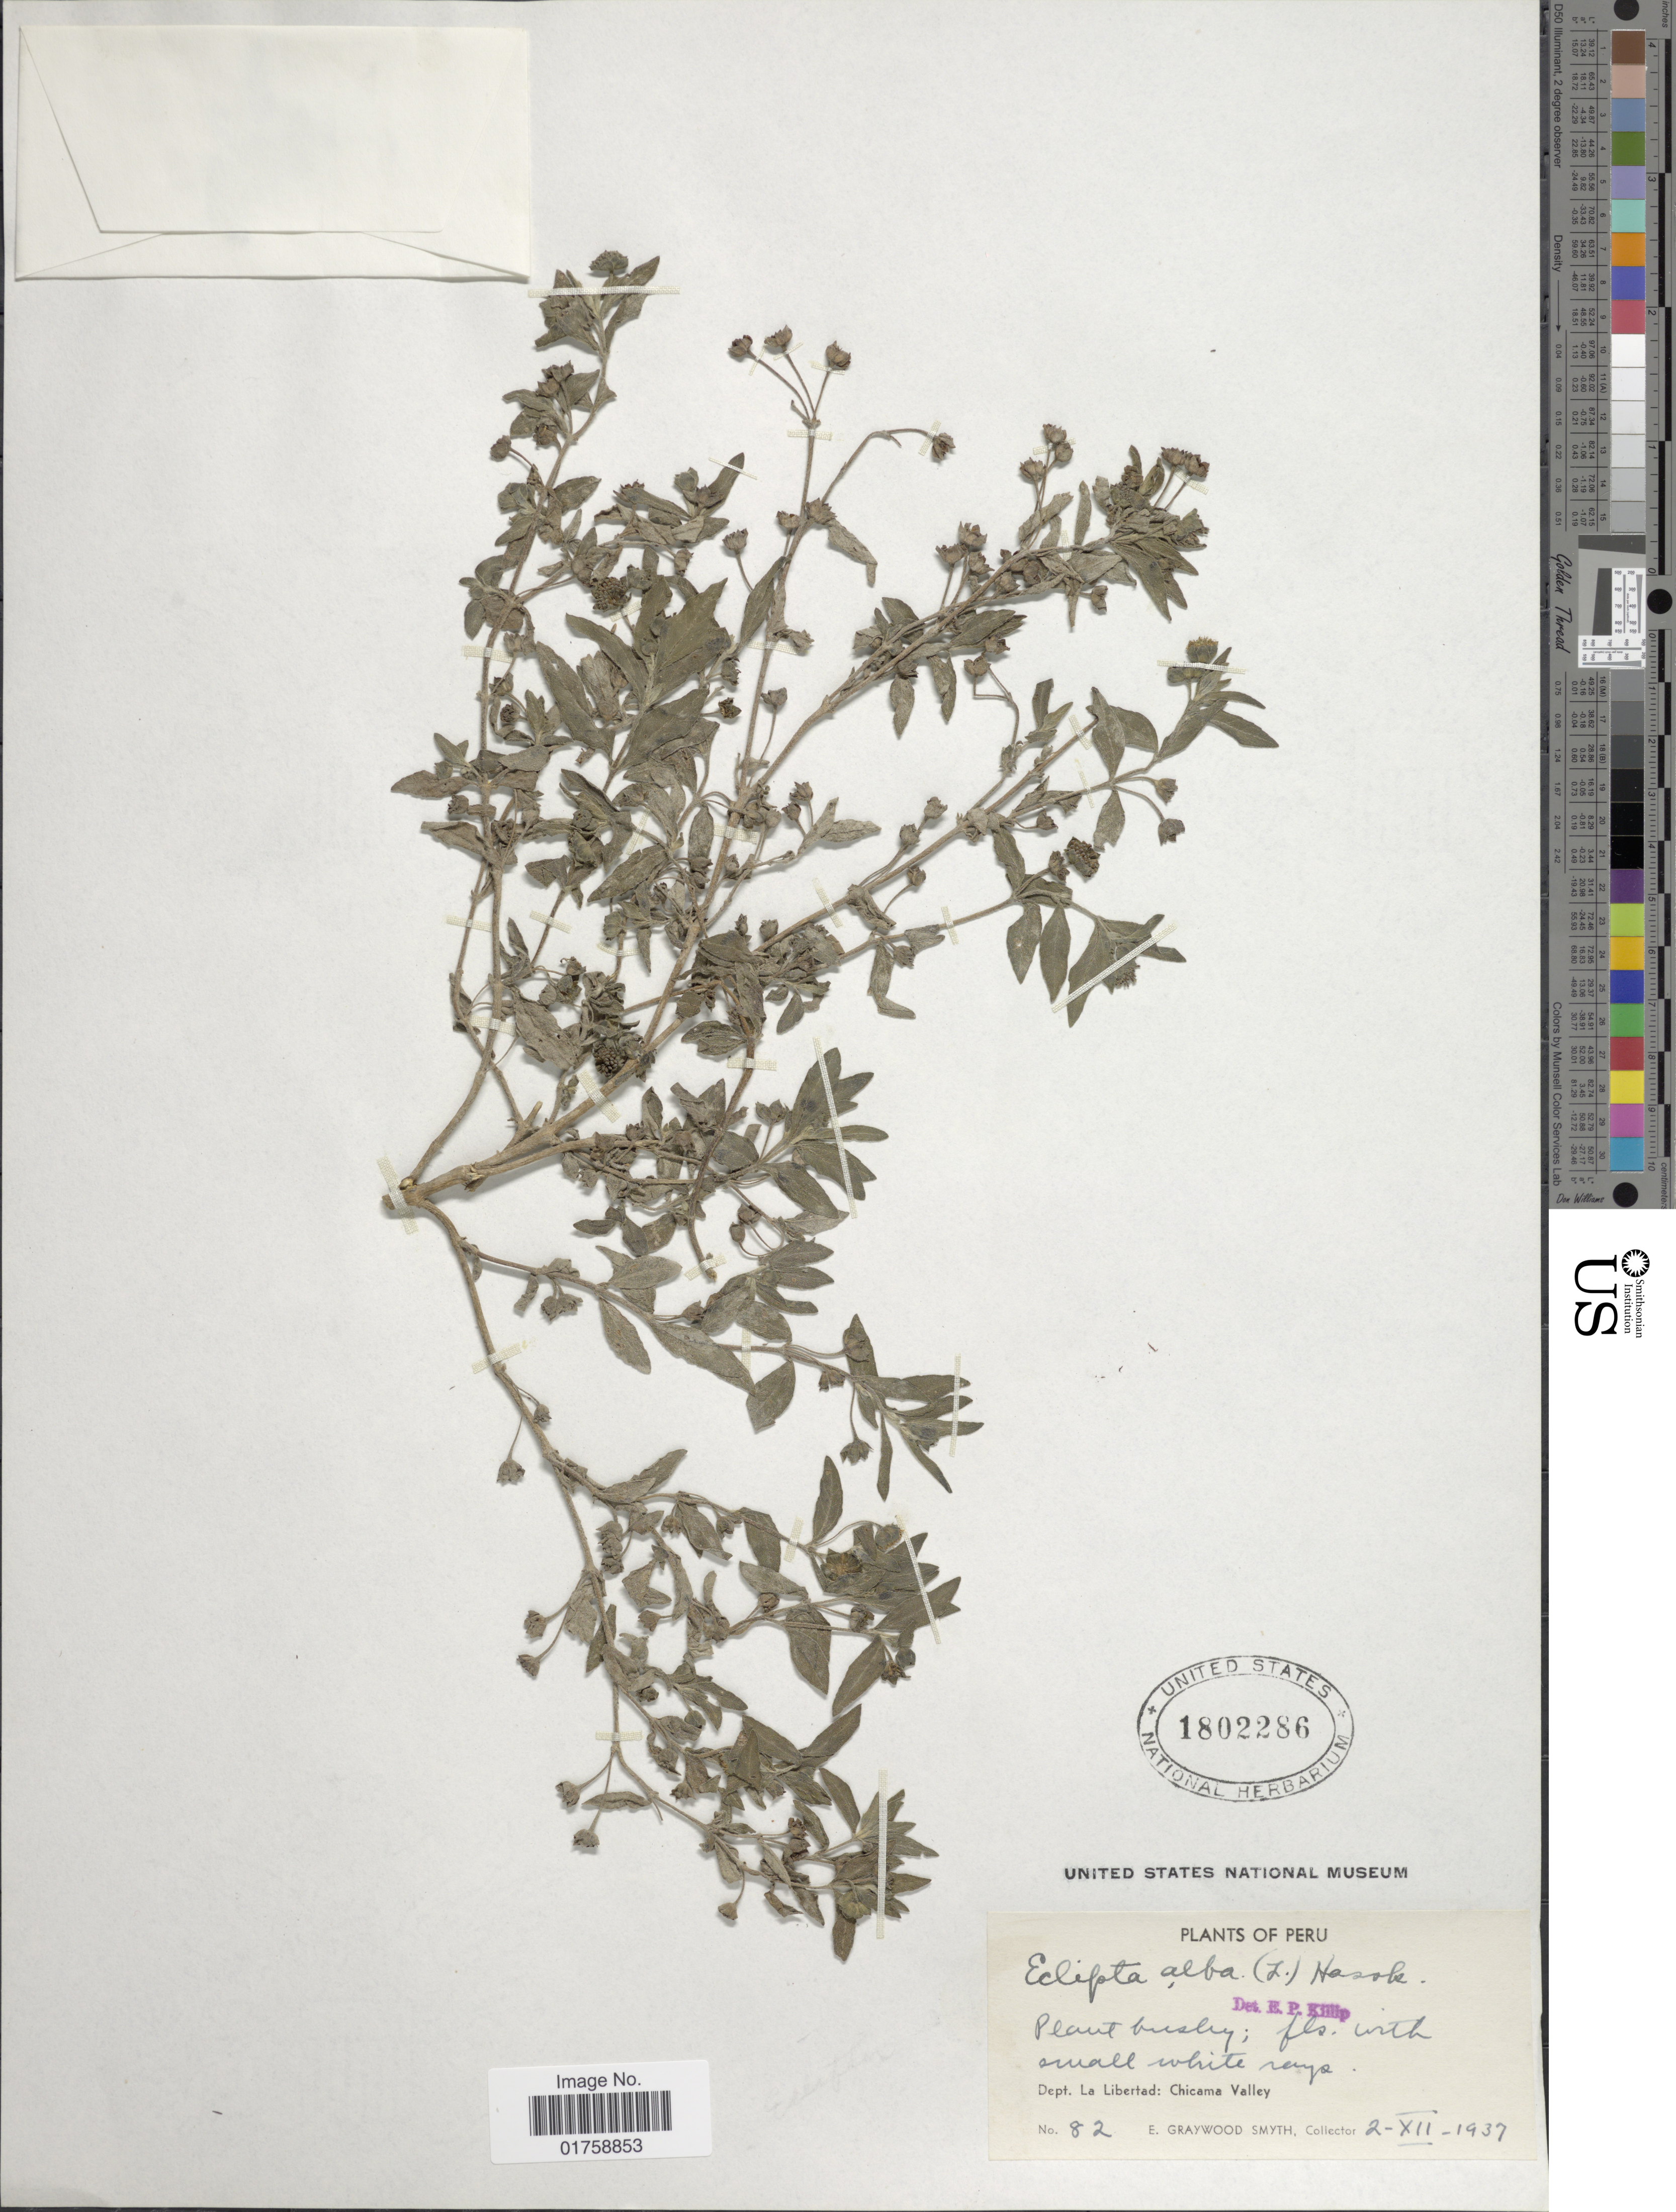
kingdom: Plantae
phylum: Tracheophyta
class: Magnoliopsida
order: Asterales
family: Asteraceae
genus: Eclipta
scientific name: Eclipta alba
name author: (L.) Hassk.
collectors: E. G. Smyth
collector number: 82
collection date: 1937-12-02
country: Peru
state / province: La Libertad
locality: Dept. La Libertad: Chicama Valley.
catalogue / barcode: US 1802286